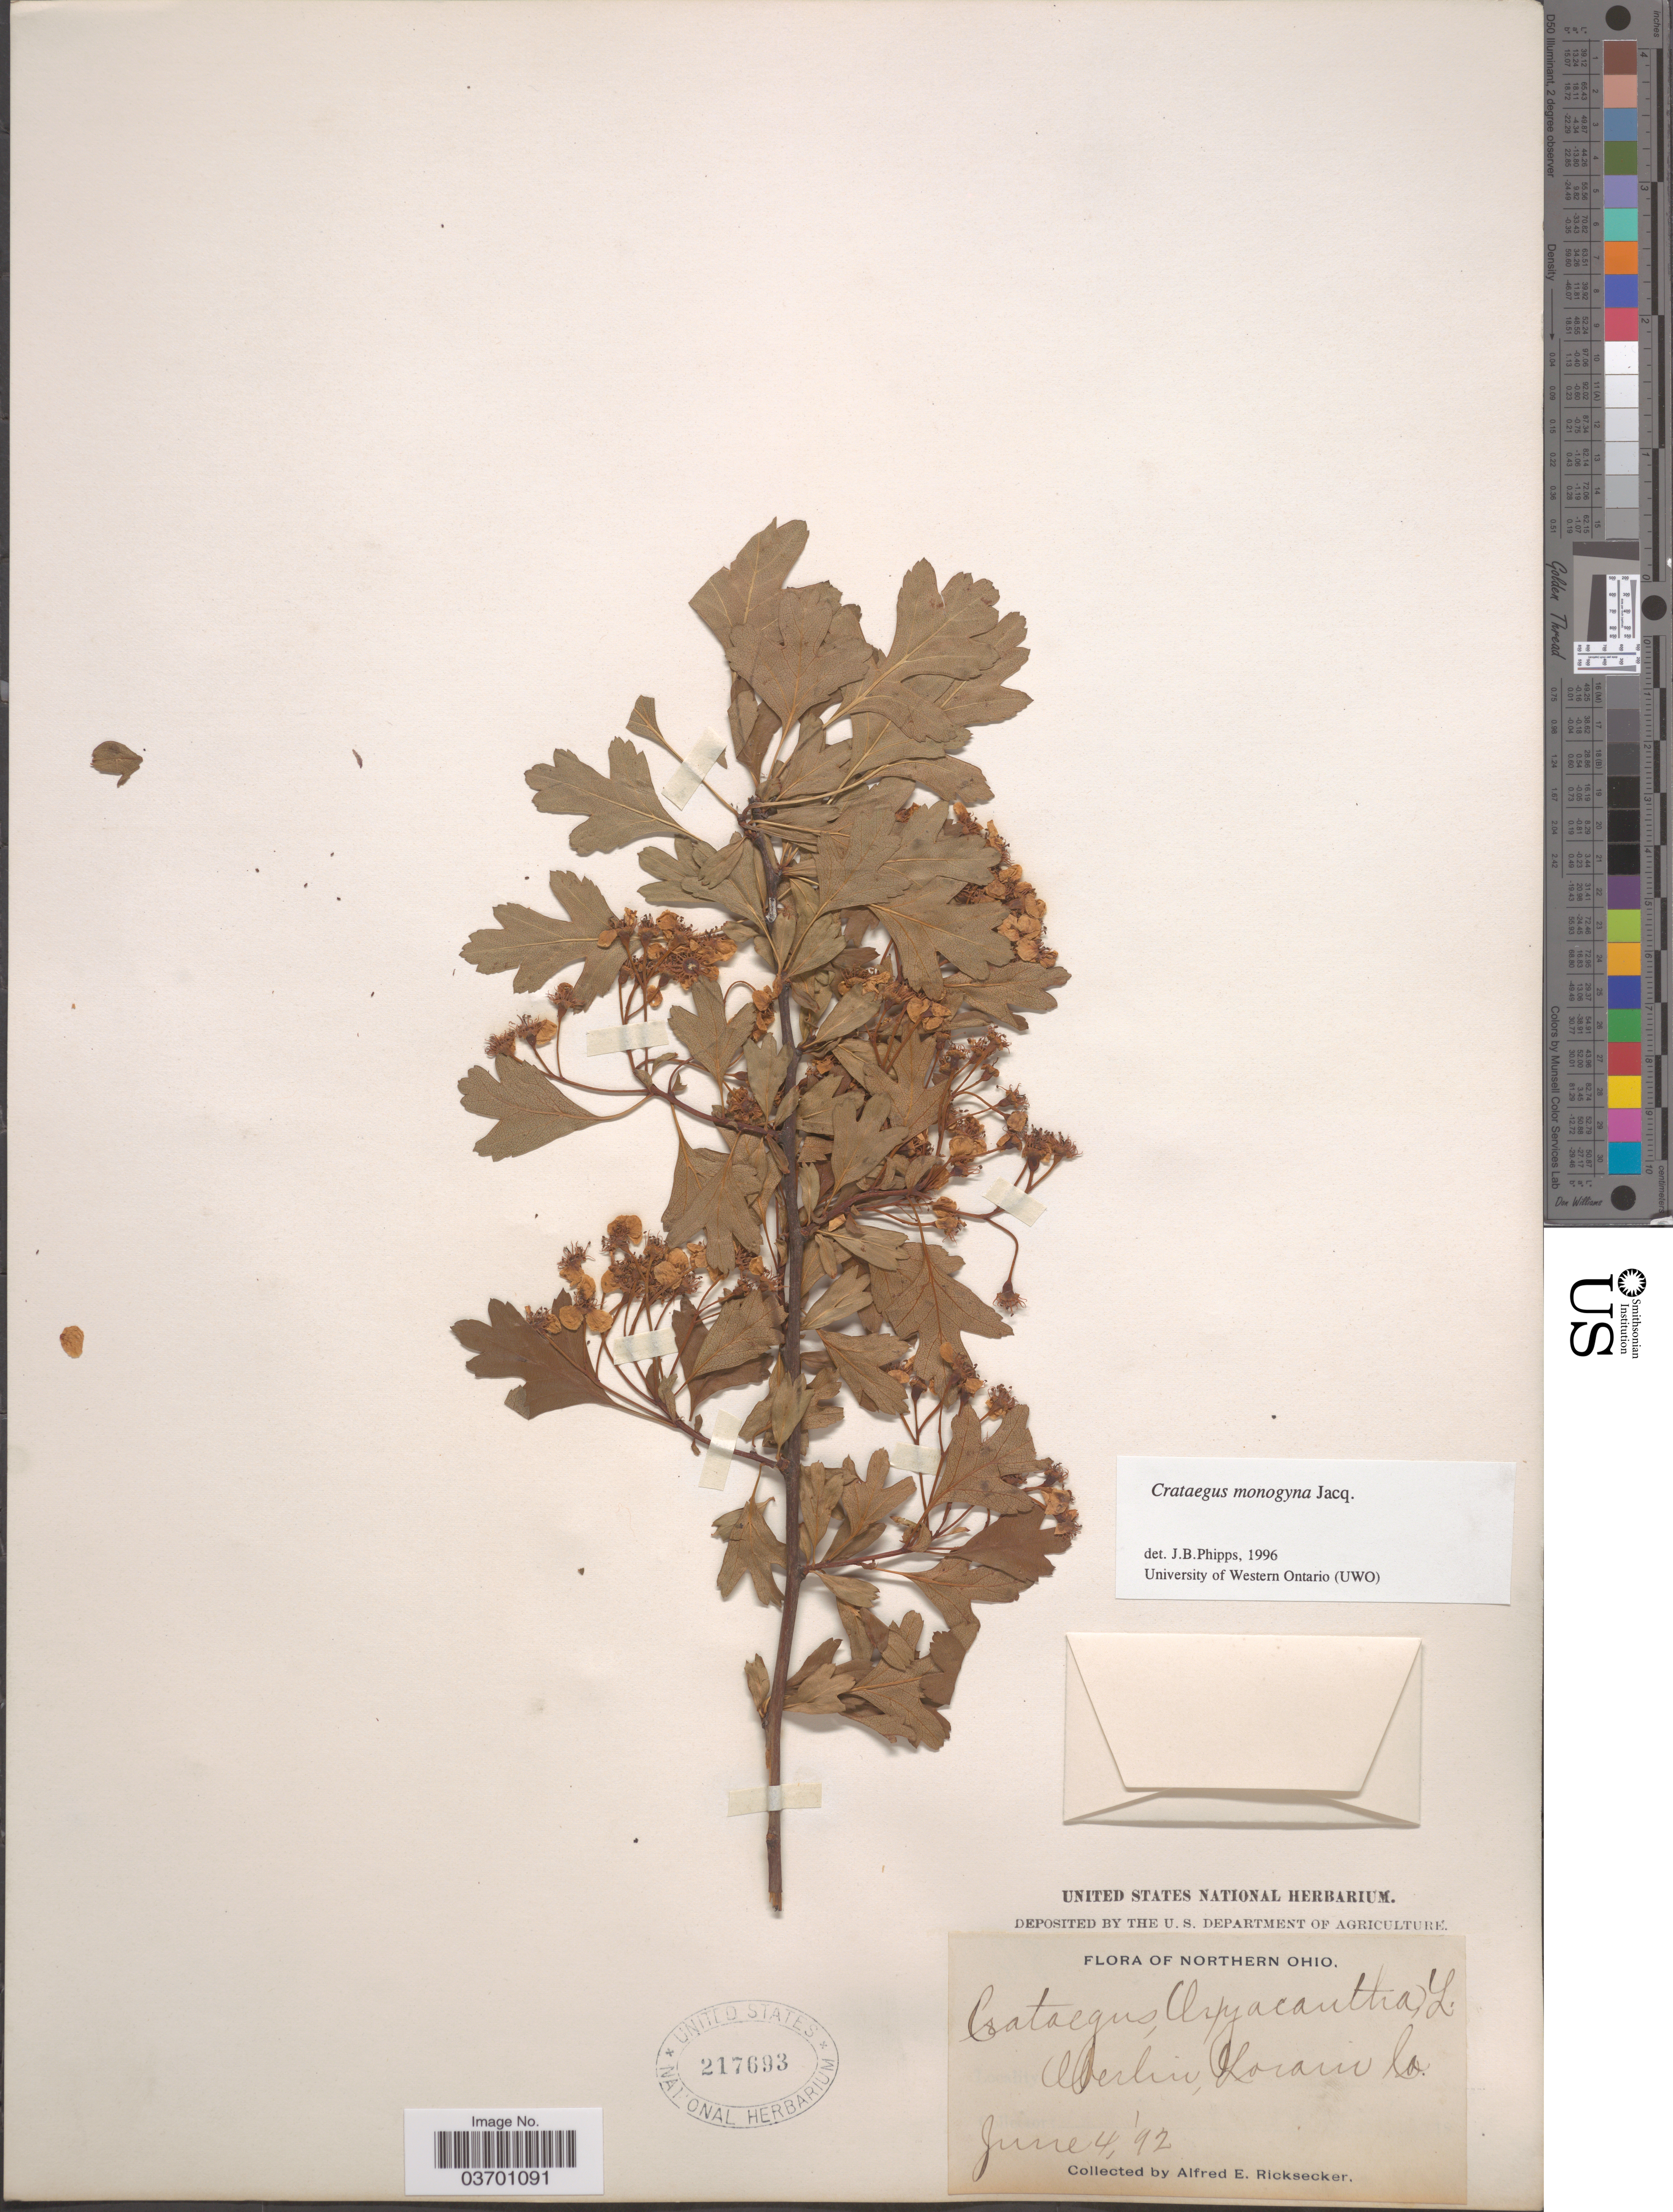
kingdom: Plantae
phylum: Tracheophyta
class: Magnoliopsida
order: Rosales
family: Rosaceae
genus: Crataegus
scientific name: Crataegus monogyna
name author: Lindin.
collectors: A. E. Ricksecker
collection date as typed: Transcribed d/m/y: 4/6/92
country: United States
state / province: Ohio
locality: Northern Ohio. Oberlin, Lorain Co.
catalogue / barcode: US 217693